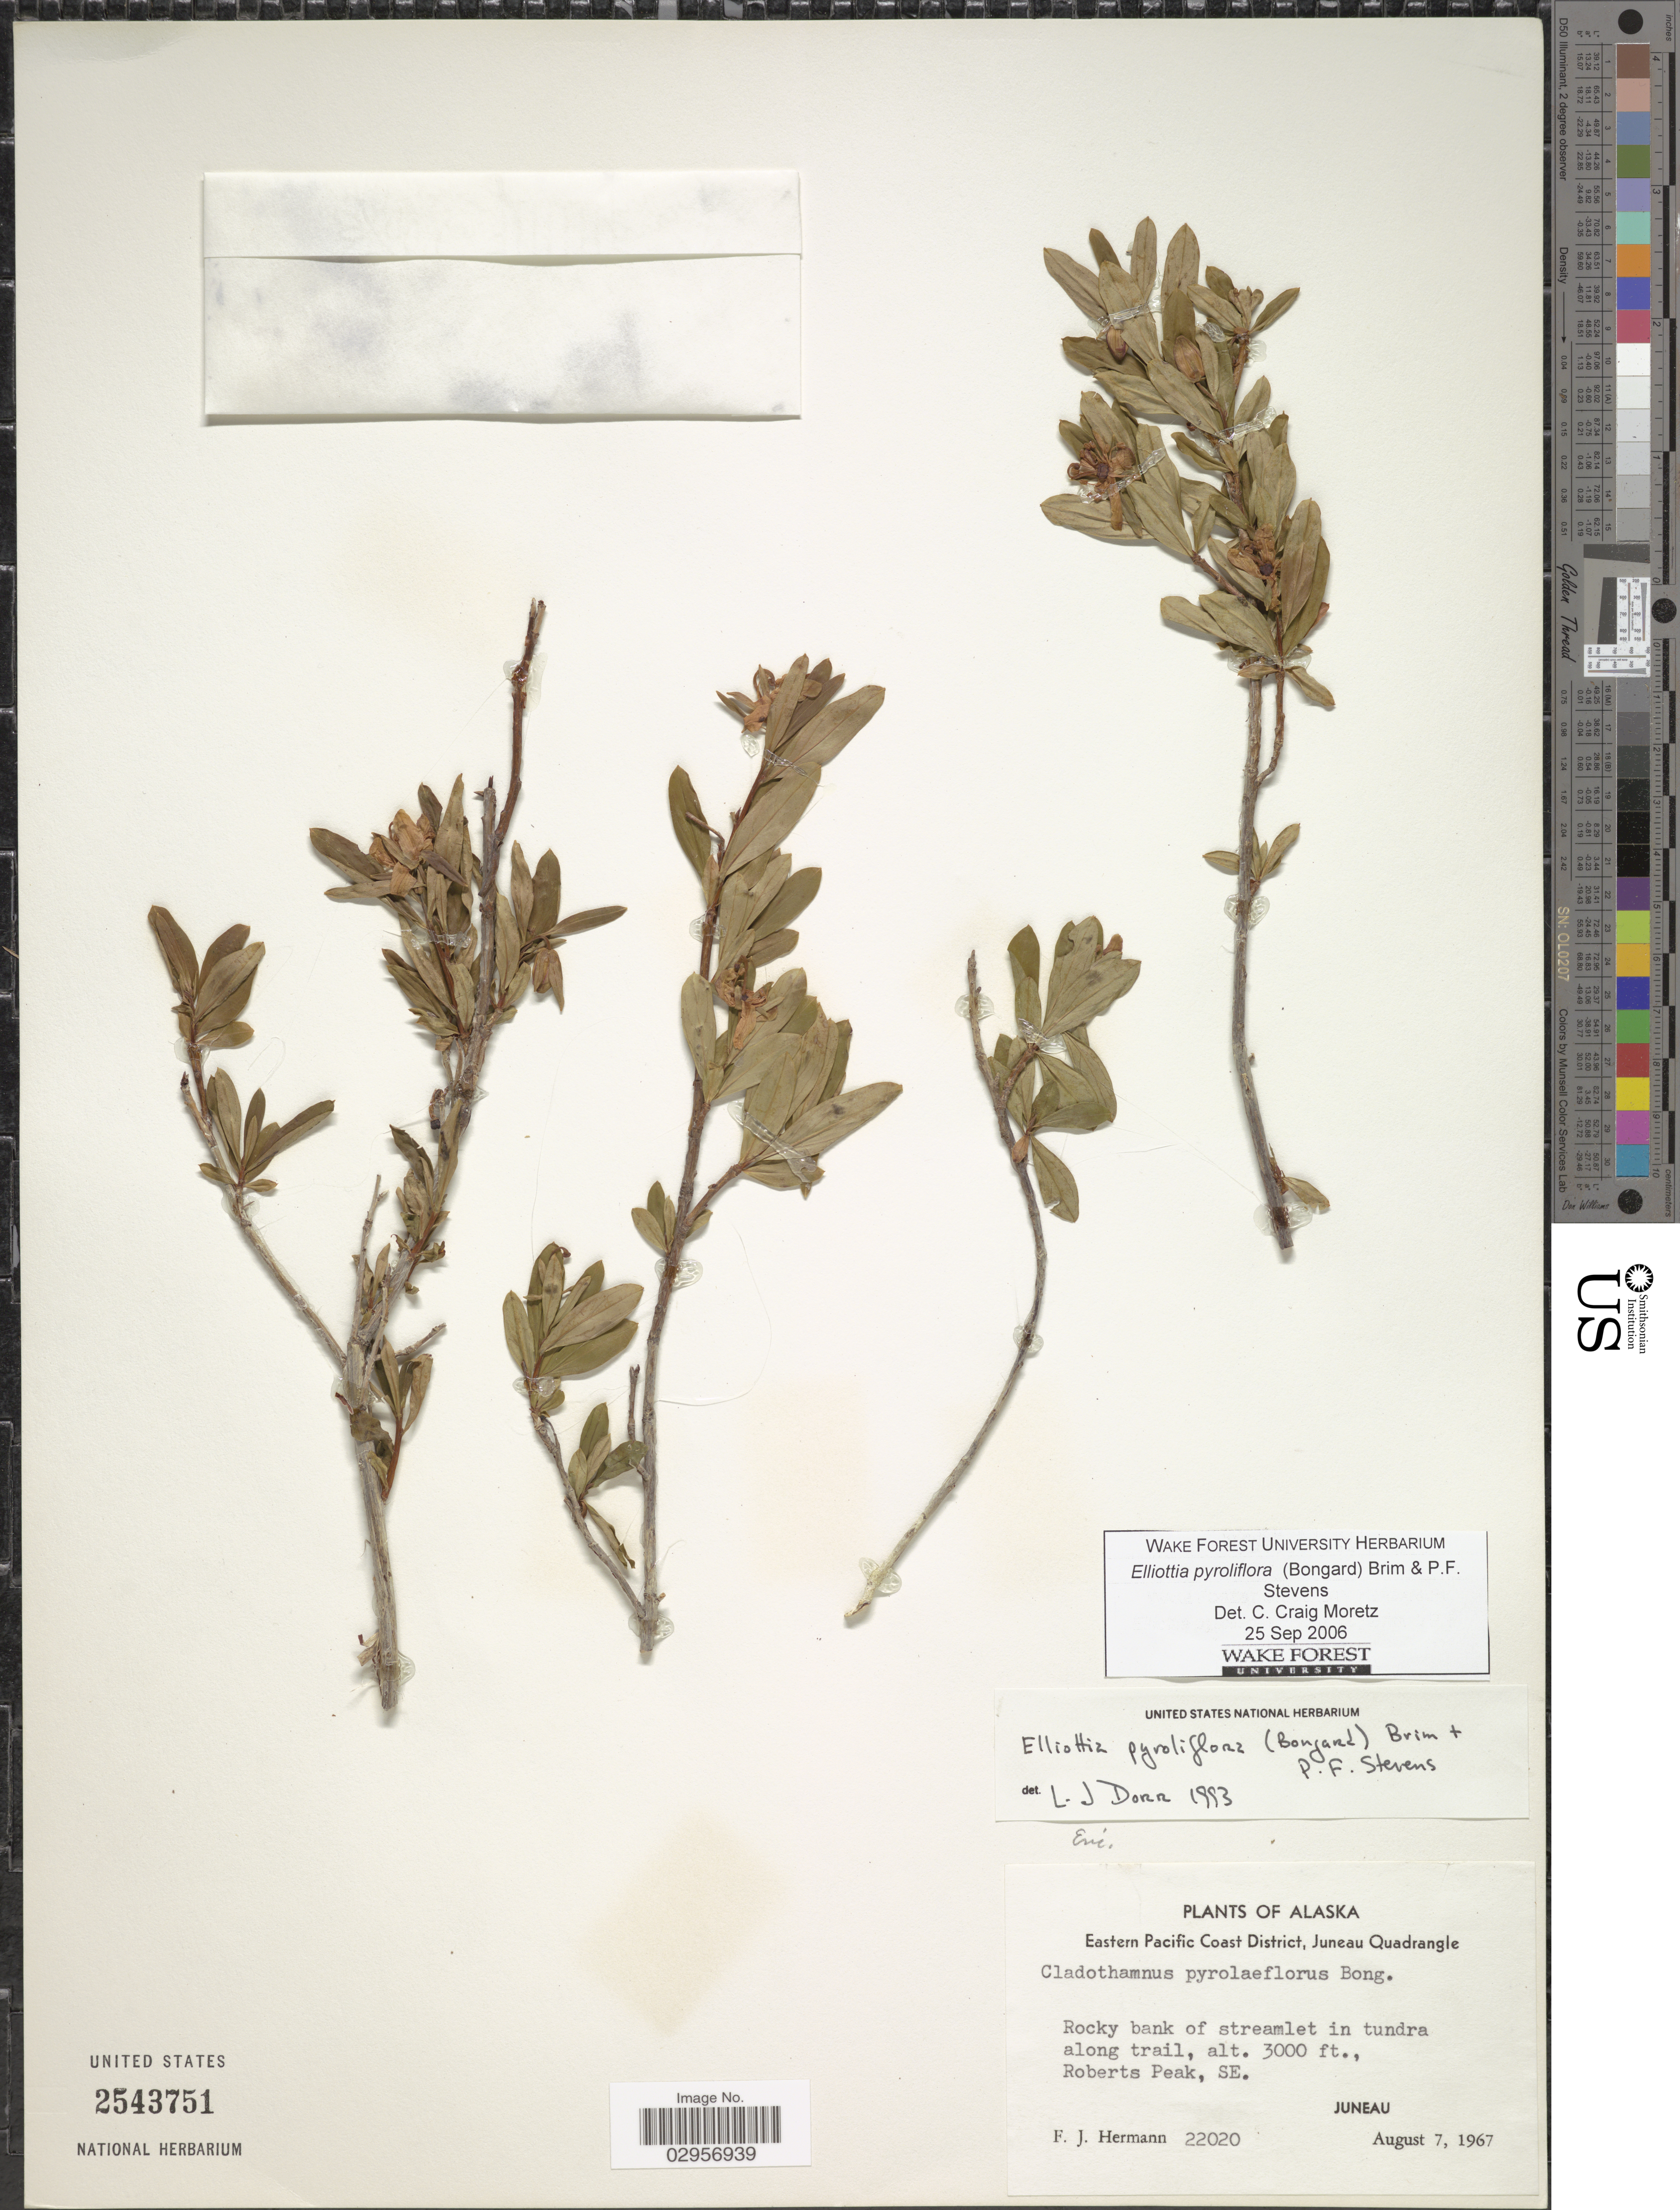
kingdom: Plantae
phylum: Tracheophyta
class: Magnoliopsida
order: Ericales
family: Ericaceae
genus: Elliottia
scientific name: Elliottia pyroliflora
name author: (Bong.) P.F. Stevens & Brim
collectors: F. J. Hermann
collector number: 22020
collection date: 1967-08-07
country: United States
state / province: Alaska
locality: Eastern Pacific Coast District, Juneau Quadrangle, Rocky bank of streamlet in tundra along trail, Roberts Peak, SE., Juneau.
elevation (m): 914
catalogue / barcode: US 2543751